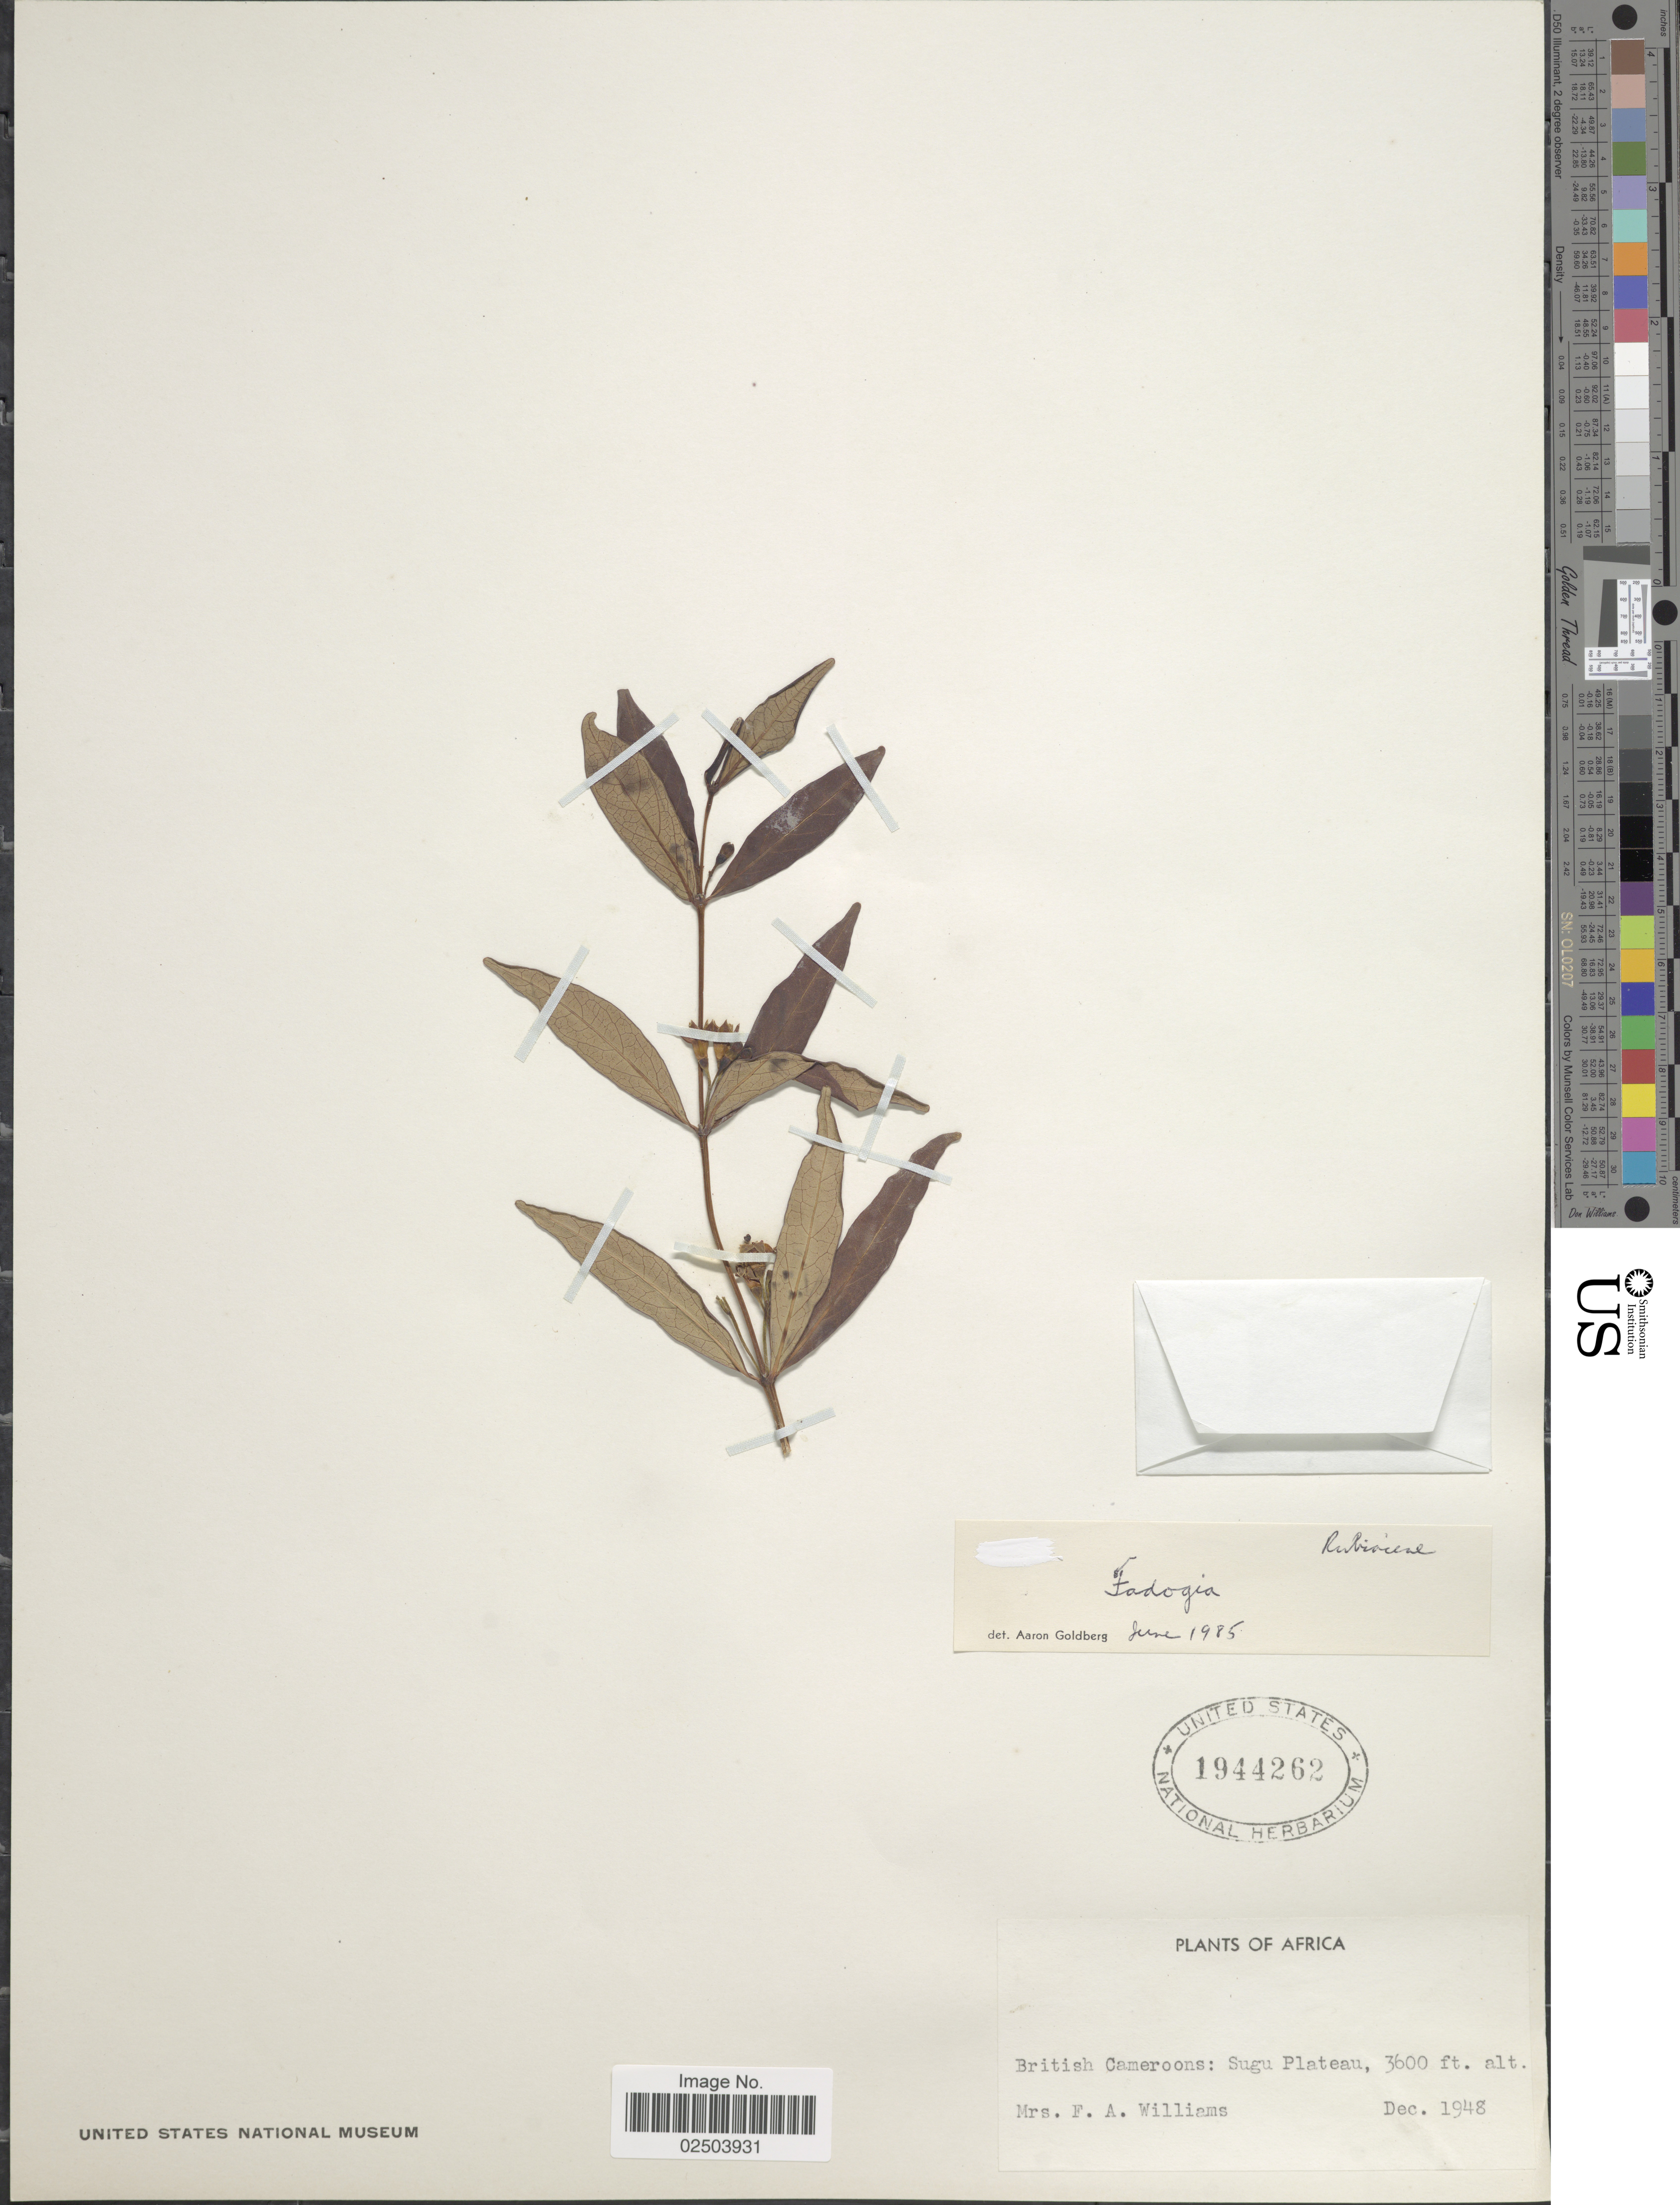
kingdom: Plantae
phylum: Tracheophyta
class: Magnoliopsida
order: Gentianales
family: Rubiaceae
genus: Fadogia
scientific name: Fadogia sp.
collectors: Mrs. F. A. Williams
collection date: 1948-12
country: Nigeria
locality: British Cameroons: Sugu Plateau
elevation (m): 1097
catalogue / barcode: US 1944262